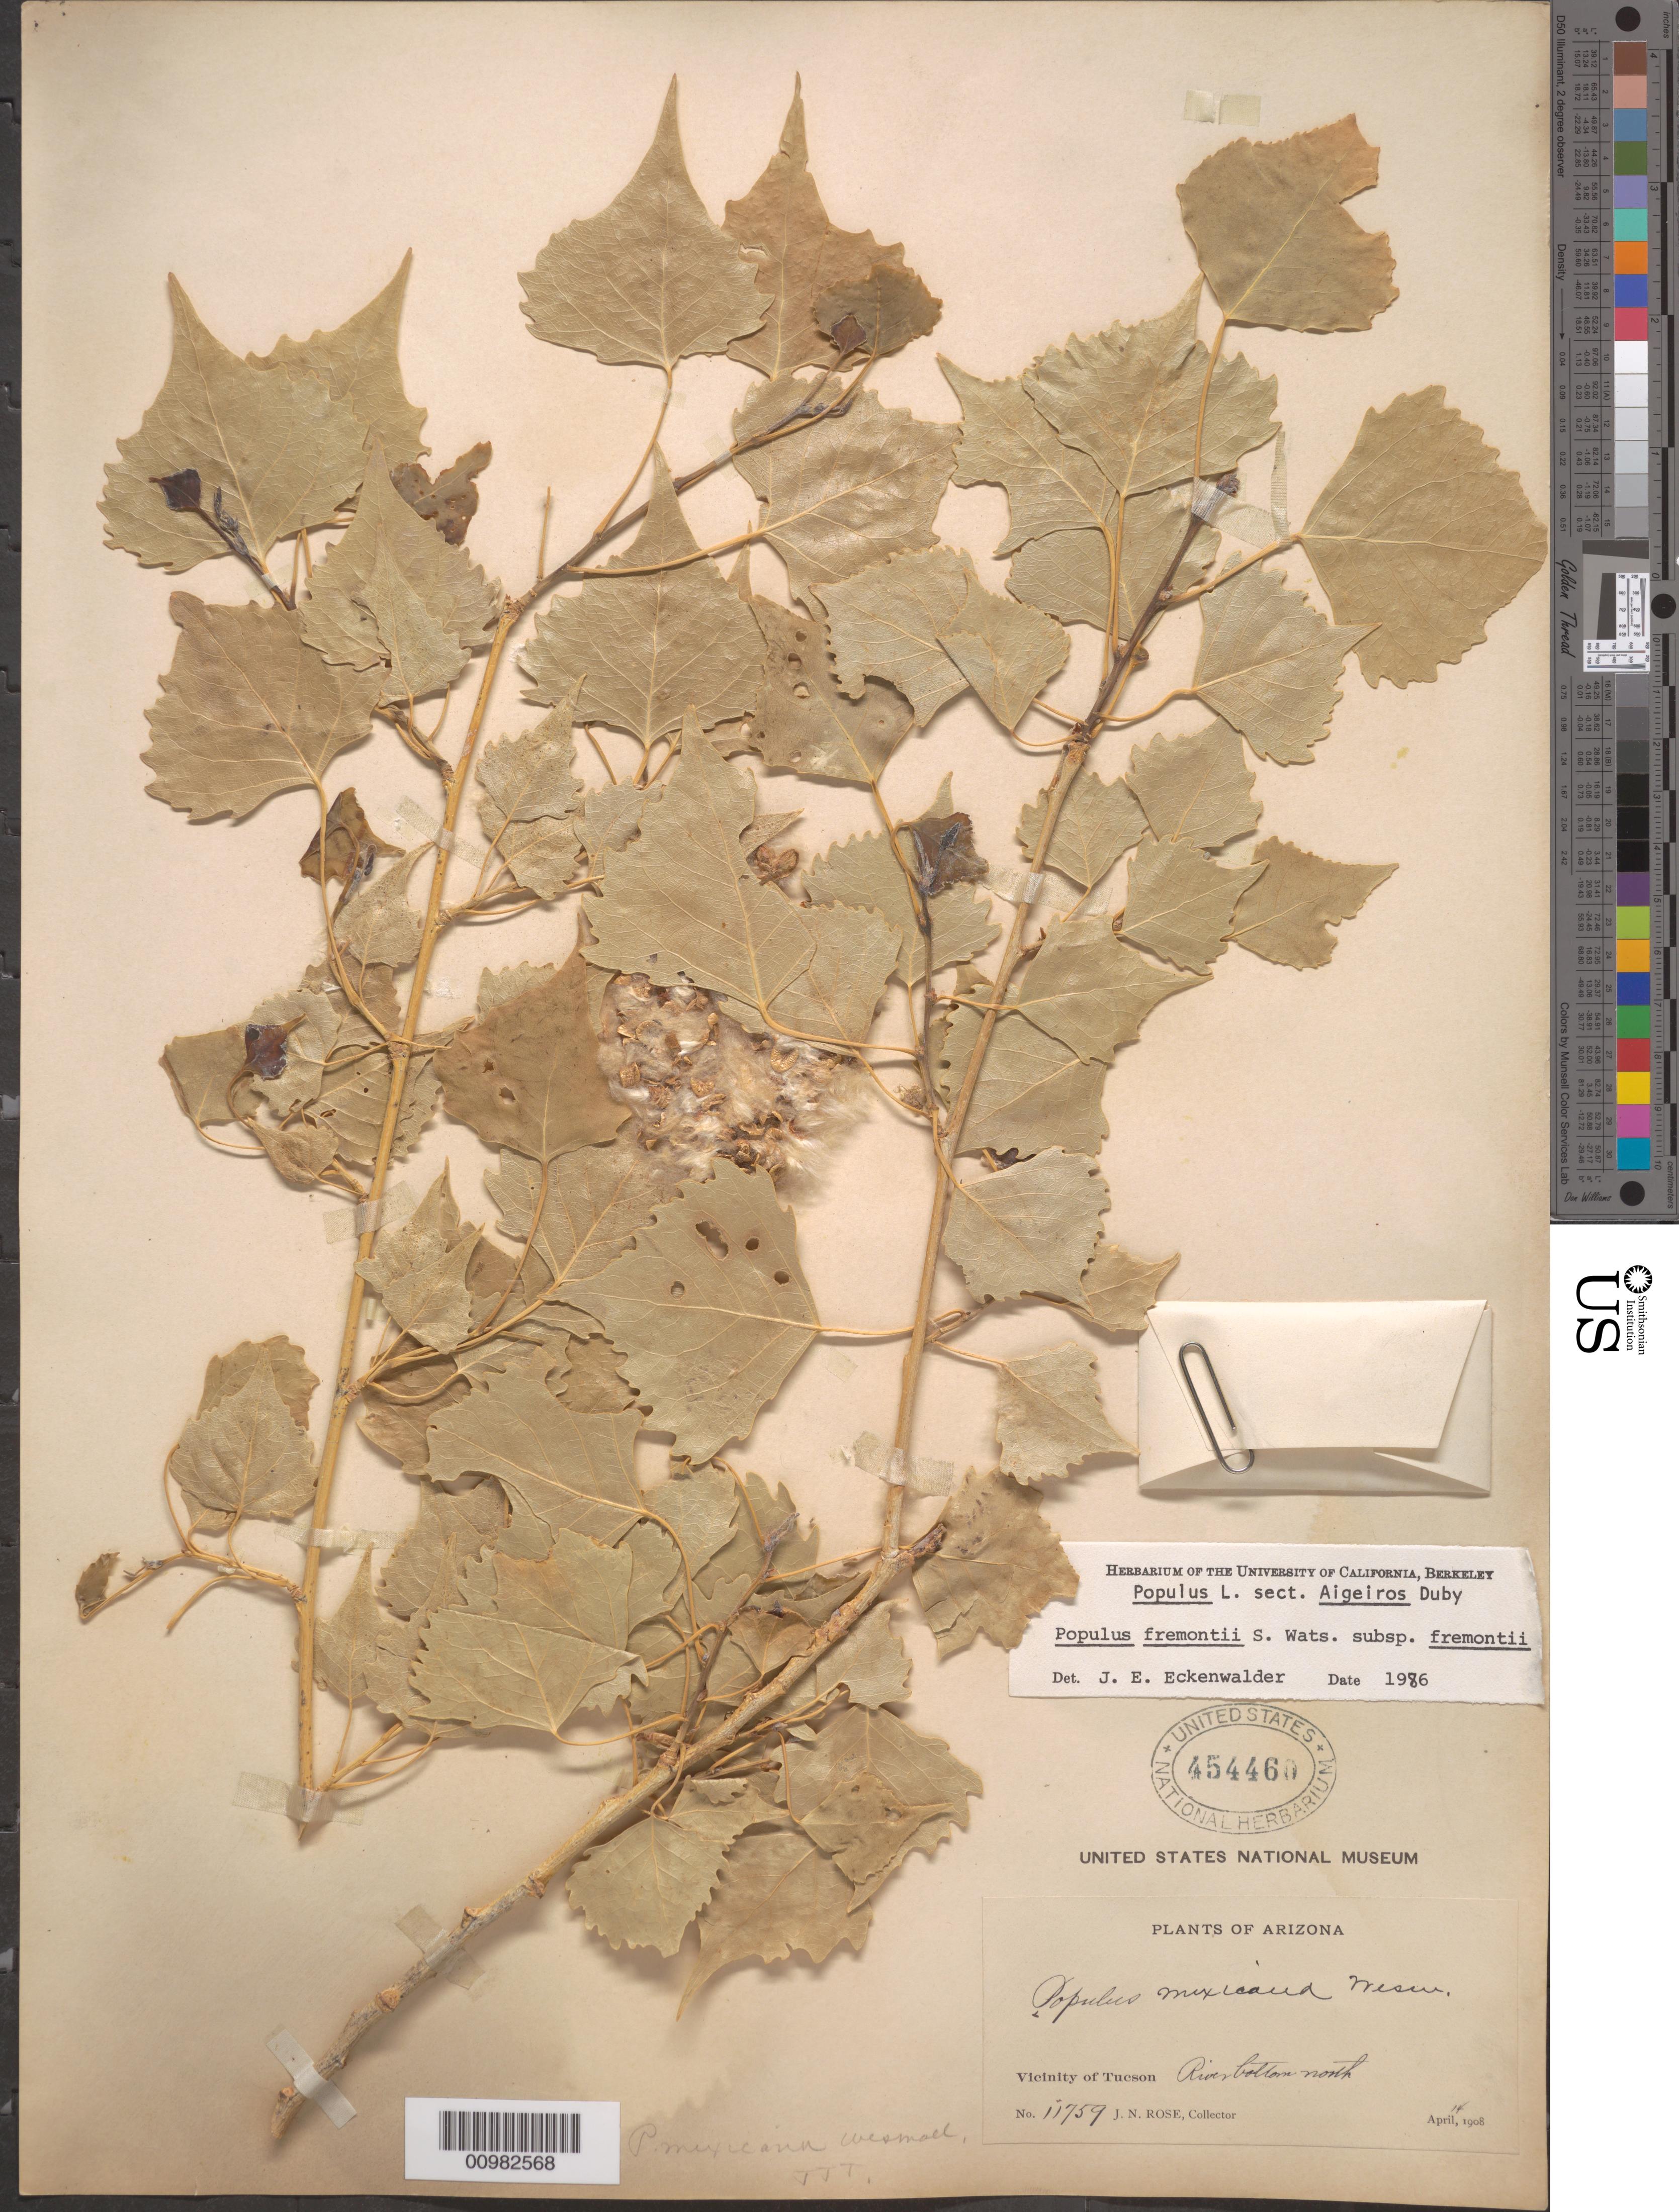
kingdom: Plantae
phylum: Tracheophyta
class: Magnoliopsida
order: Malpighiales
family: Salicaceae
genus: Populus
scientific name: Populus fremontii subsp. fremontii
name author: S. Watson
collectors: J. N. Rose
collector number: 11759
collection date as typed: Apr 1908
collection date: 1908-04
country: United States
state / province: Arizona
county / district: Pima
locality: Vicinity of Tucson.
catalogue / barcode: US 454460